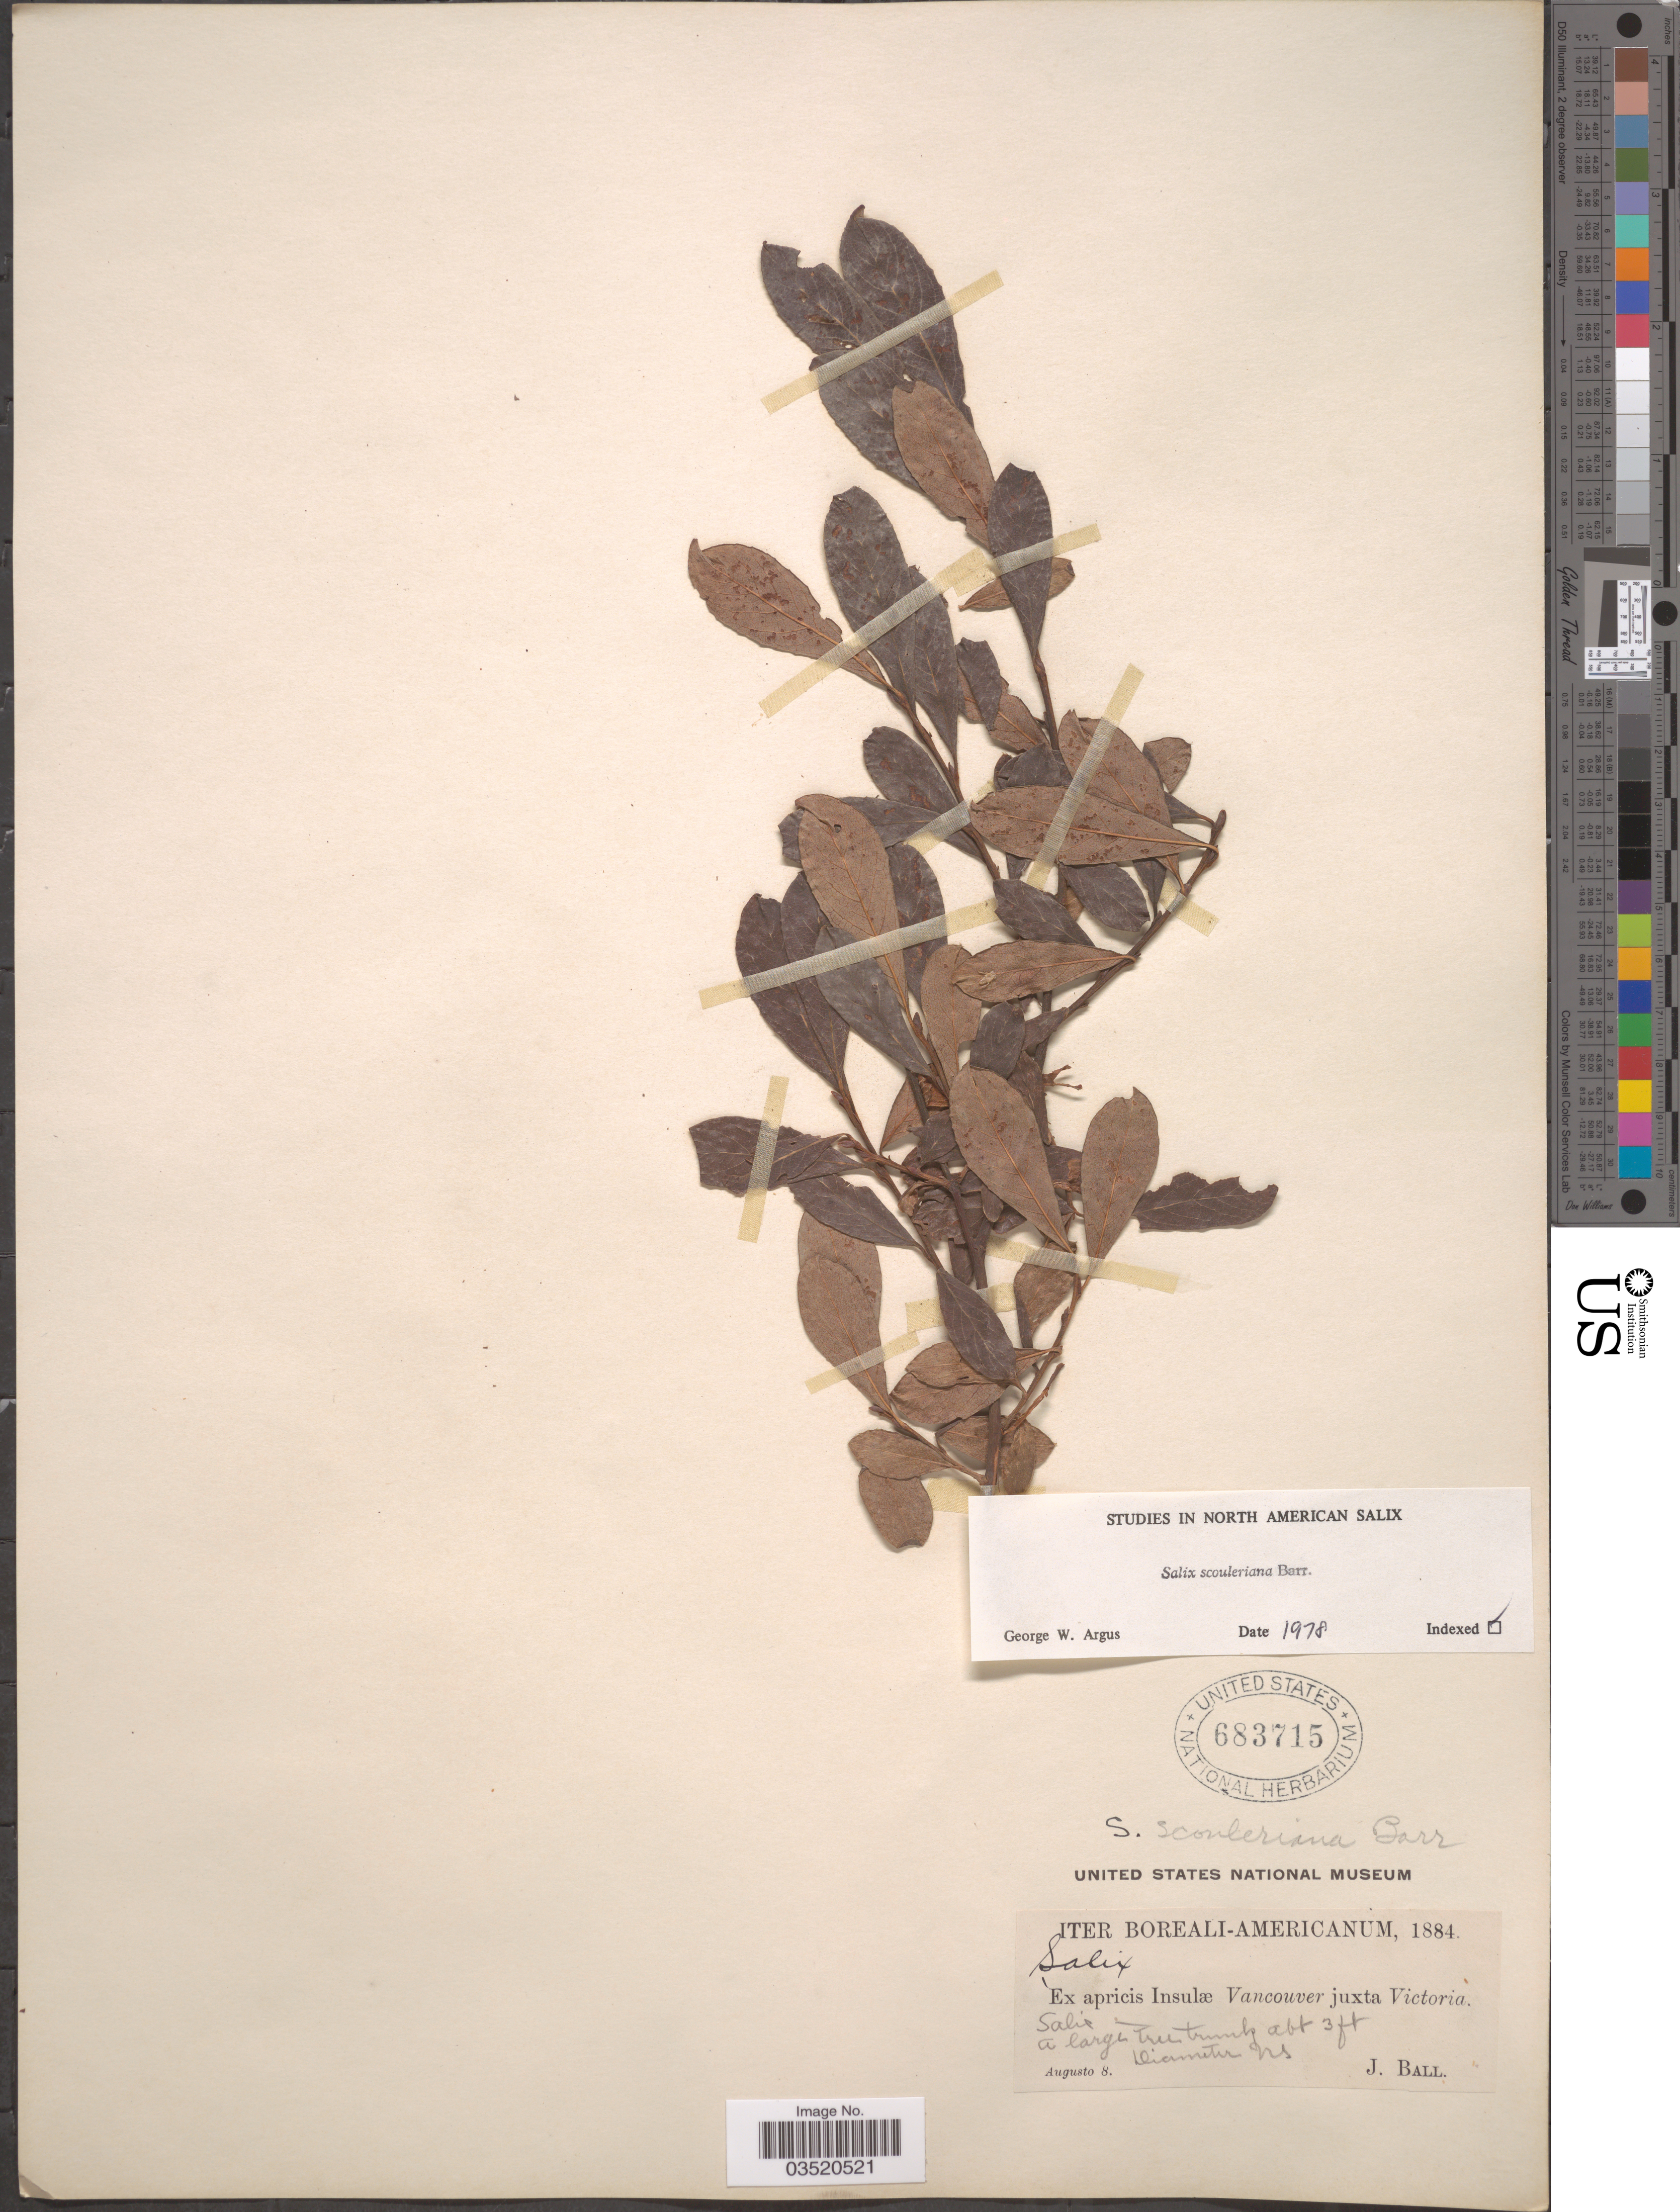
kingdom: Plantae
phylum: Tracheophyta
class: Magnoliopsida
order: Malpighiales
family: Salicaceae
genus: Salix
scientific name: Salix scouleriana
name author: Barratt ex Hook.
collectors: J. Ball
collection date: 1884-08-08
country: Canada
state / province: British Columbia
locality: Iter Boreali-Americanum. Ex apricis Insulæ Vancouver juxta Victoria.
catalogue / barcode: US 683715